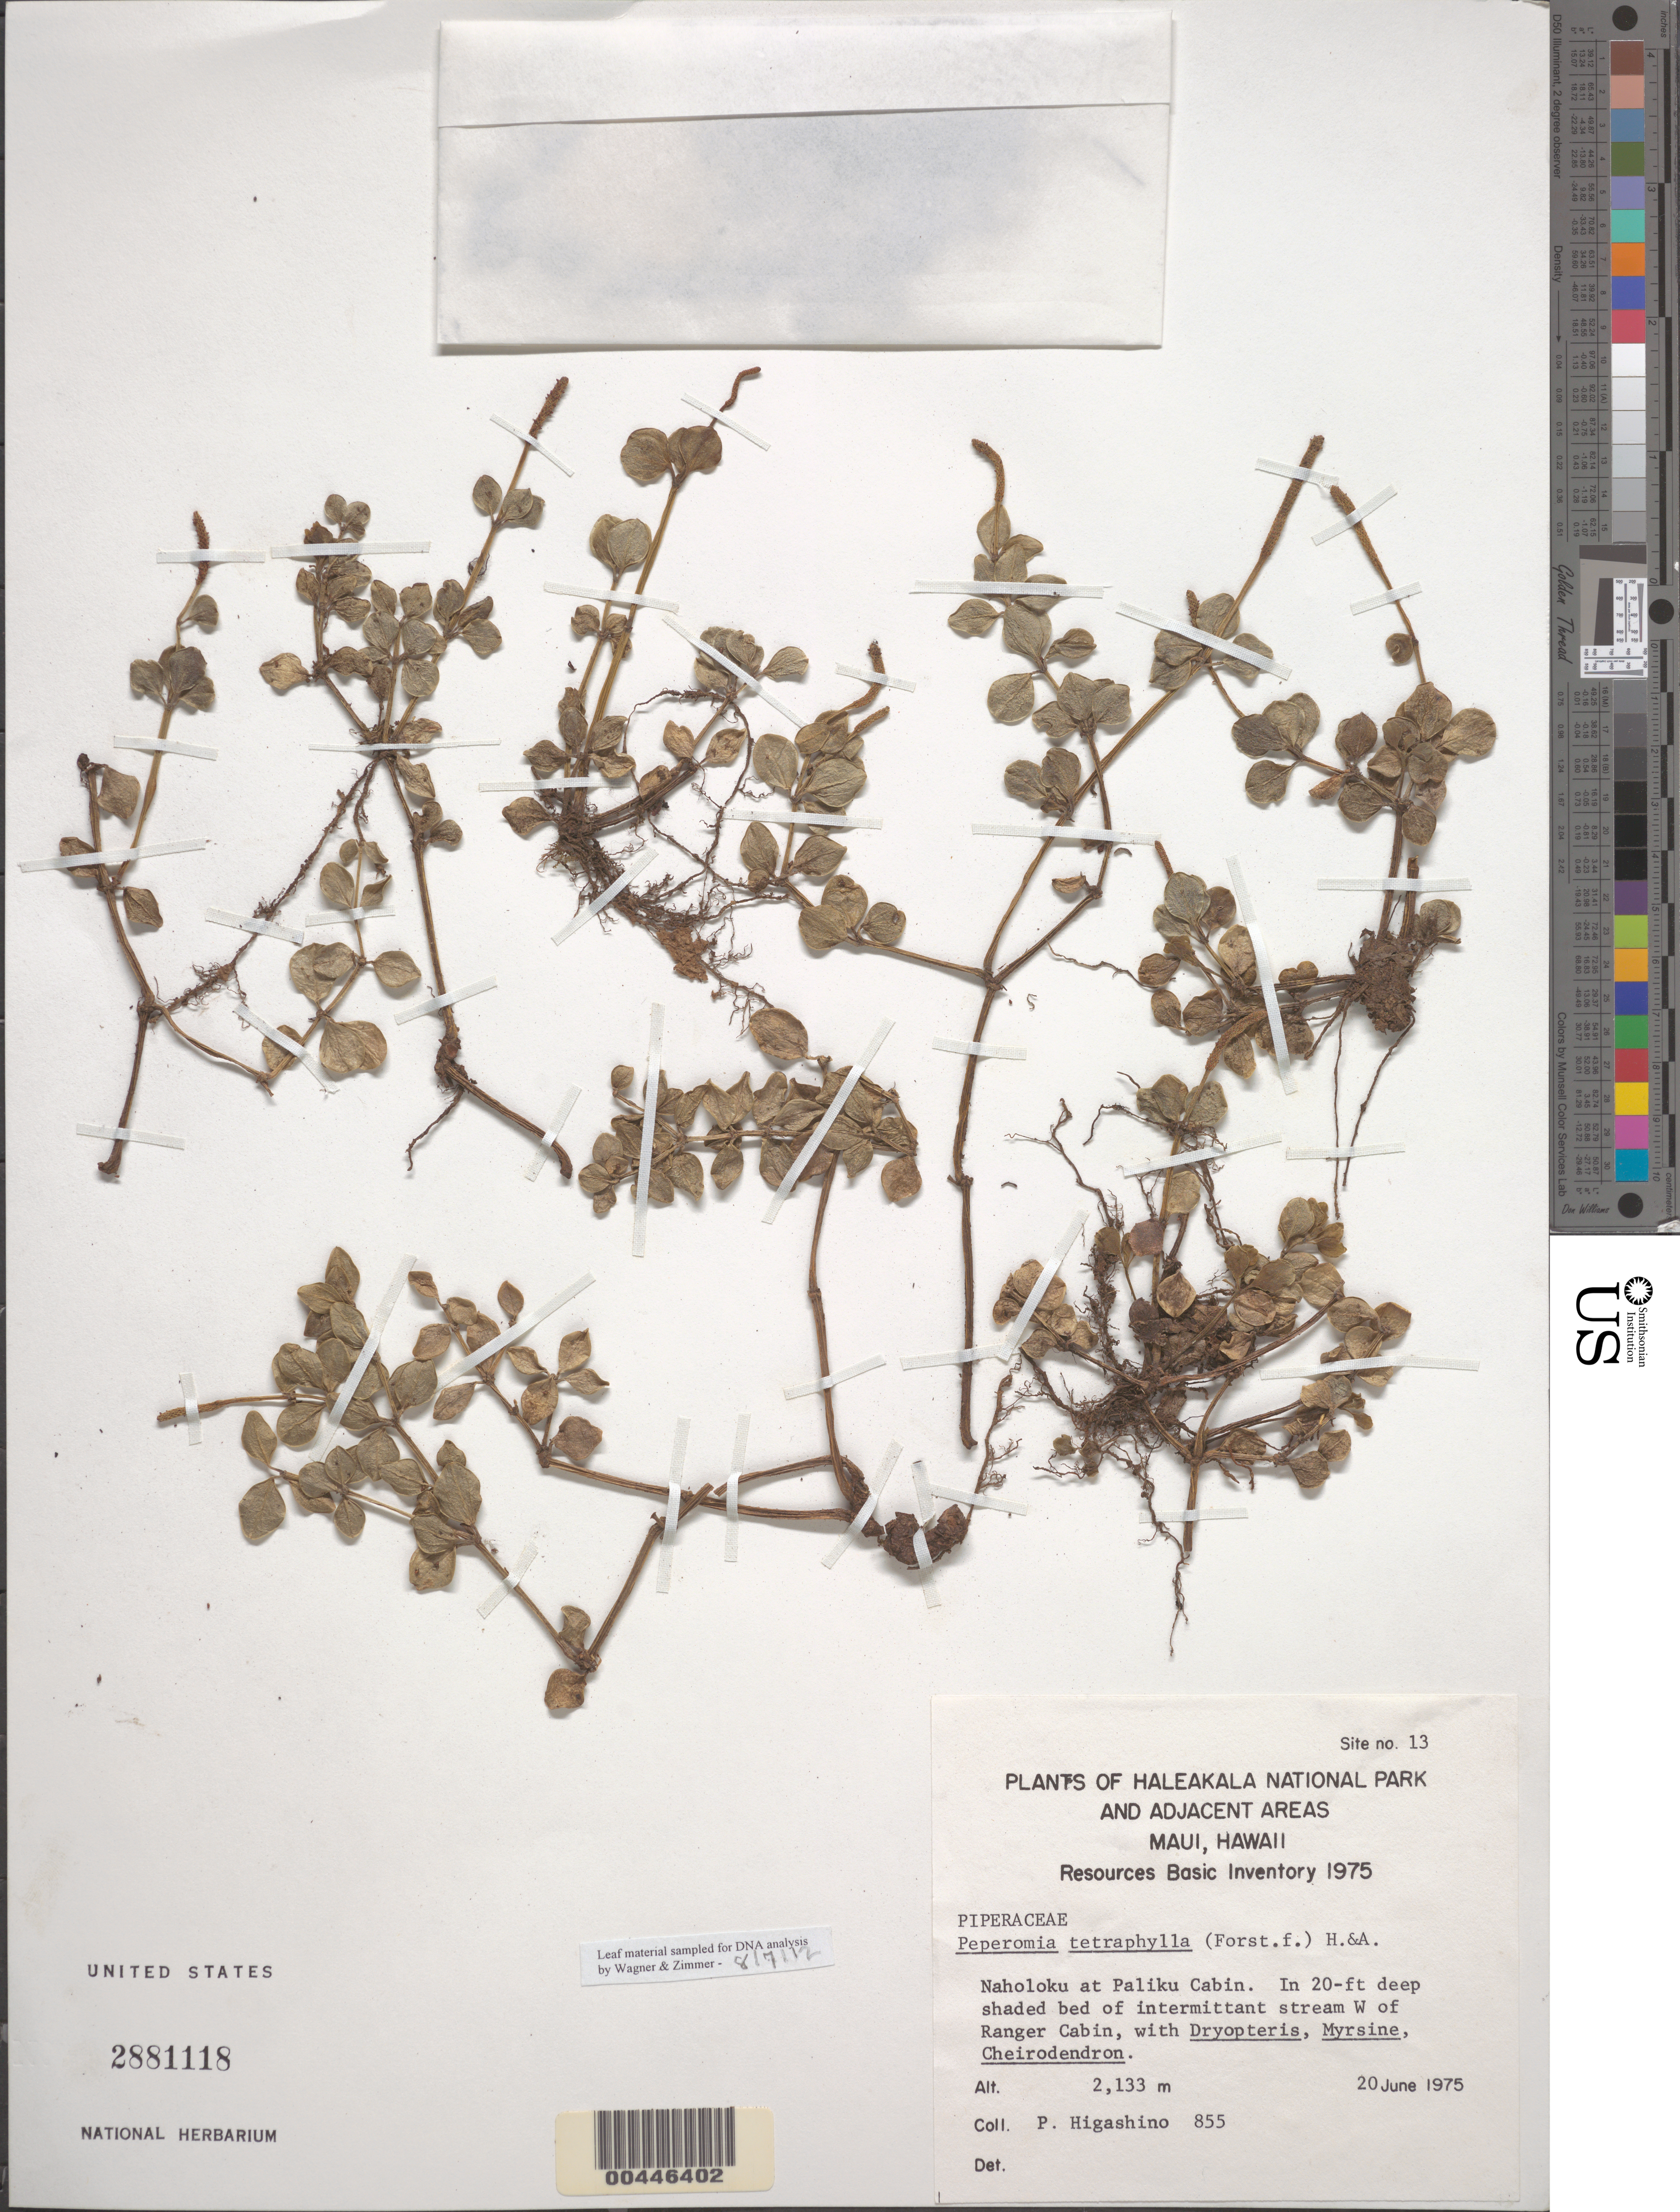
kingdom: Plantae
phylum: Tracheophyta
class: Magnoliopsida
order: Piperales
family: Piperaceae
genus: Peperomia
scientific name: Peperomia trichopus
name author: Trel. in J.F. Macbr.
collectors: P. Higashino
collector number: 855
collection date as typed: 20 Jun 1975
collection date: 1975-06-20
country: United States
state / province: Hawaii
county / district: Maui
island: Maui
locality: Naholoku at Paliku Cabin, In bed of intermittent stream W of Ranger Cabin, Haleakala National Park and adjacent areas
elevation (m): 2133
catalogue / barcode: US 2881118